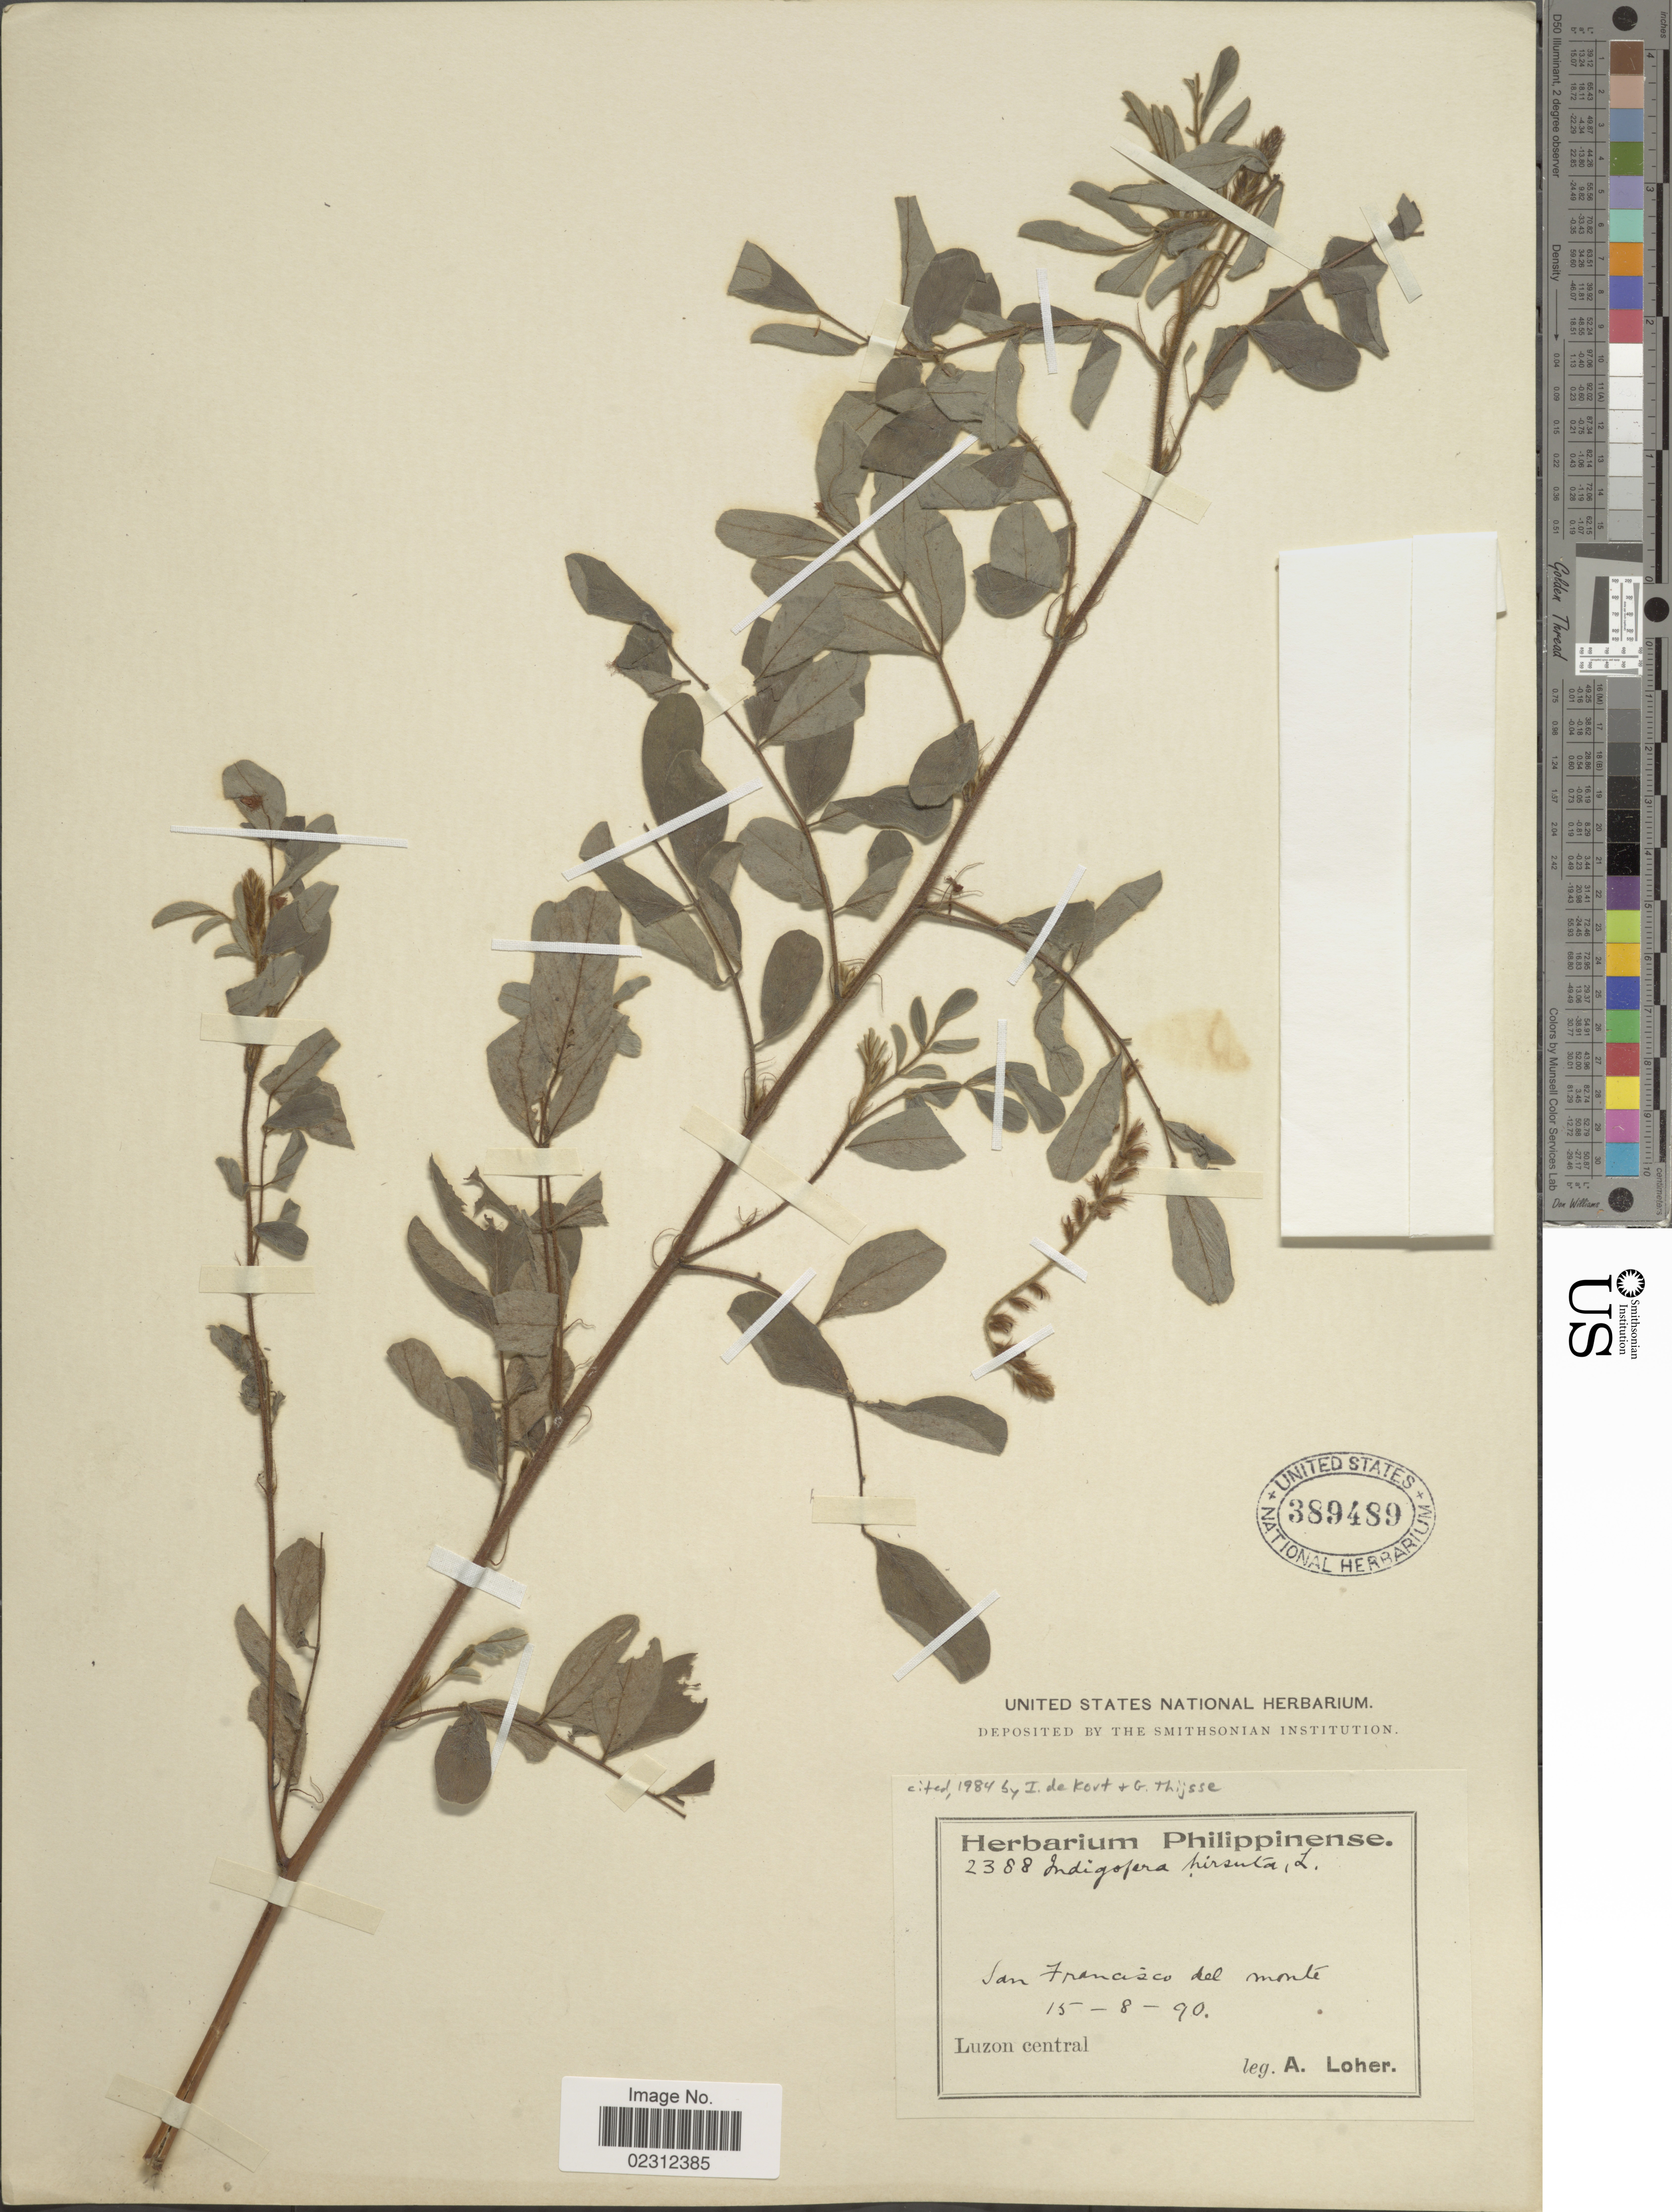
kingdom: Plantae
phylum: Tracheophyta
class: Magnoliopsida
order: Fabales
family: Fabaceae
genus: Indigofera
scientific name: Indigofera hirsuta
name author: L.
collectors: A. Loher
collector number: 2388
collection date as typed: Transcribed d/m/y: 15/8/90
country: Philippines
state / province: Central Luzon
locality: San Francisco del monte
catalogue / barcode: US 389489